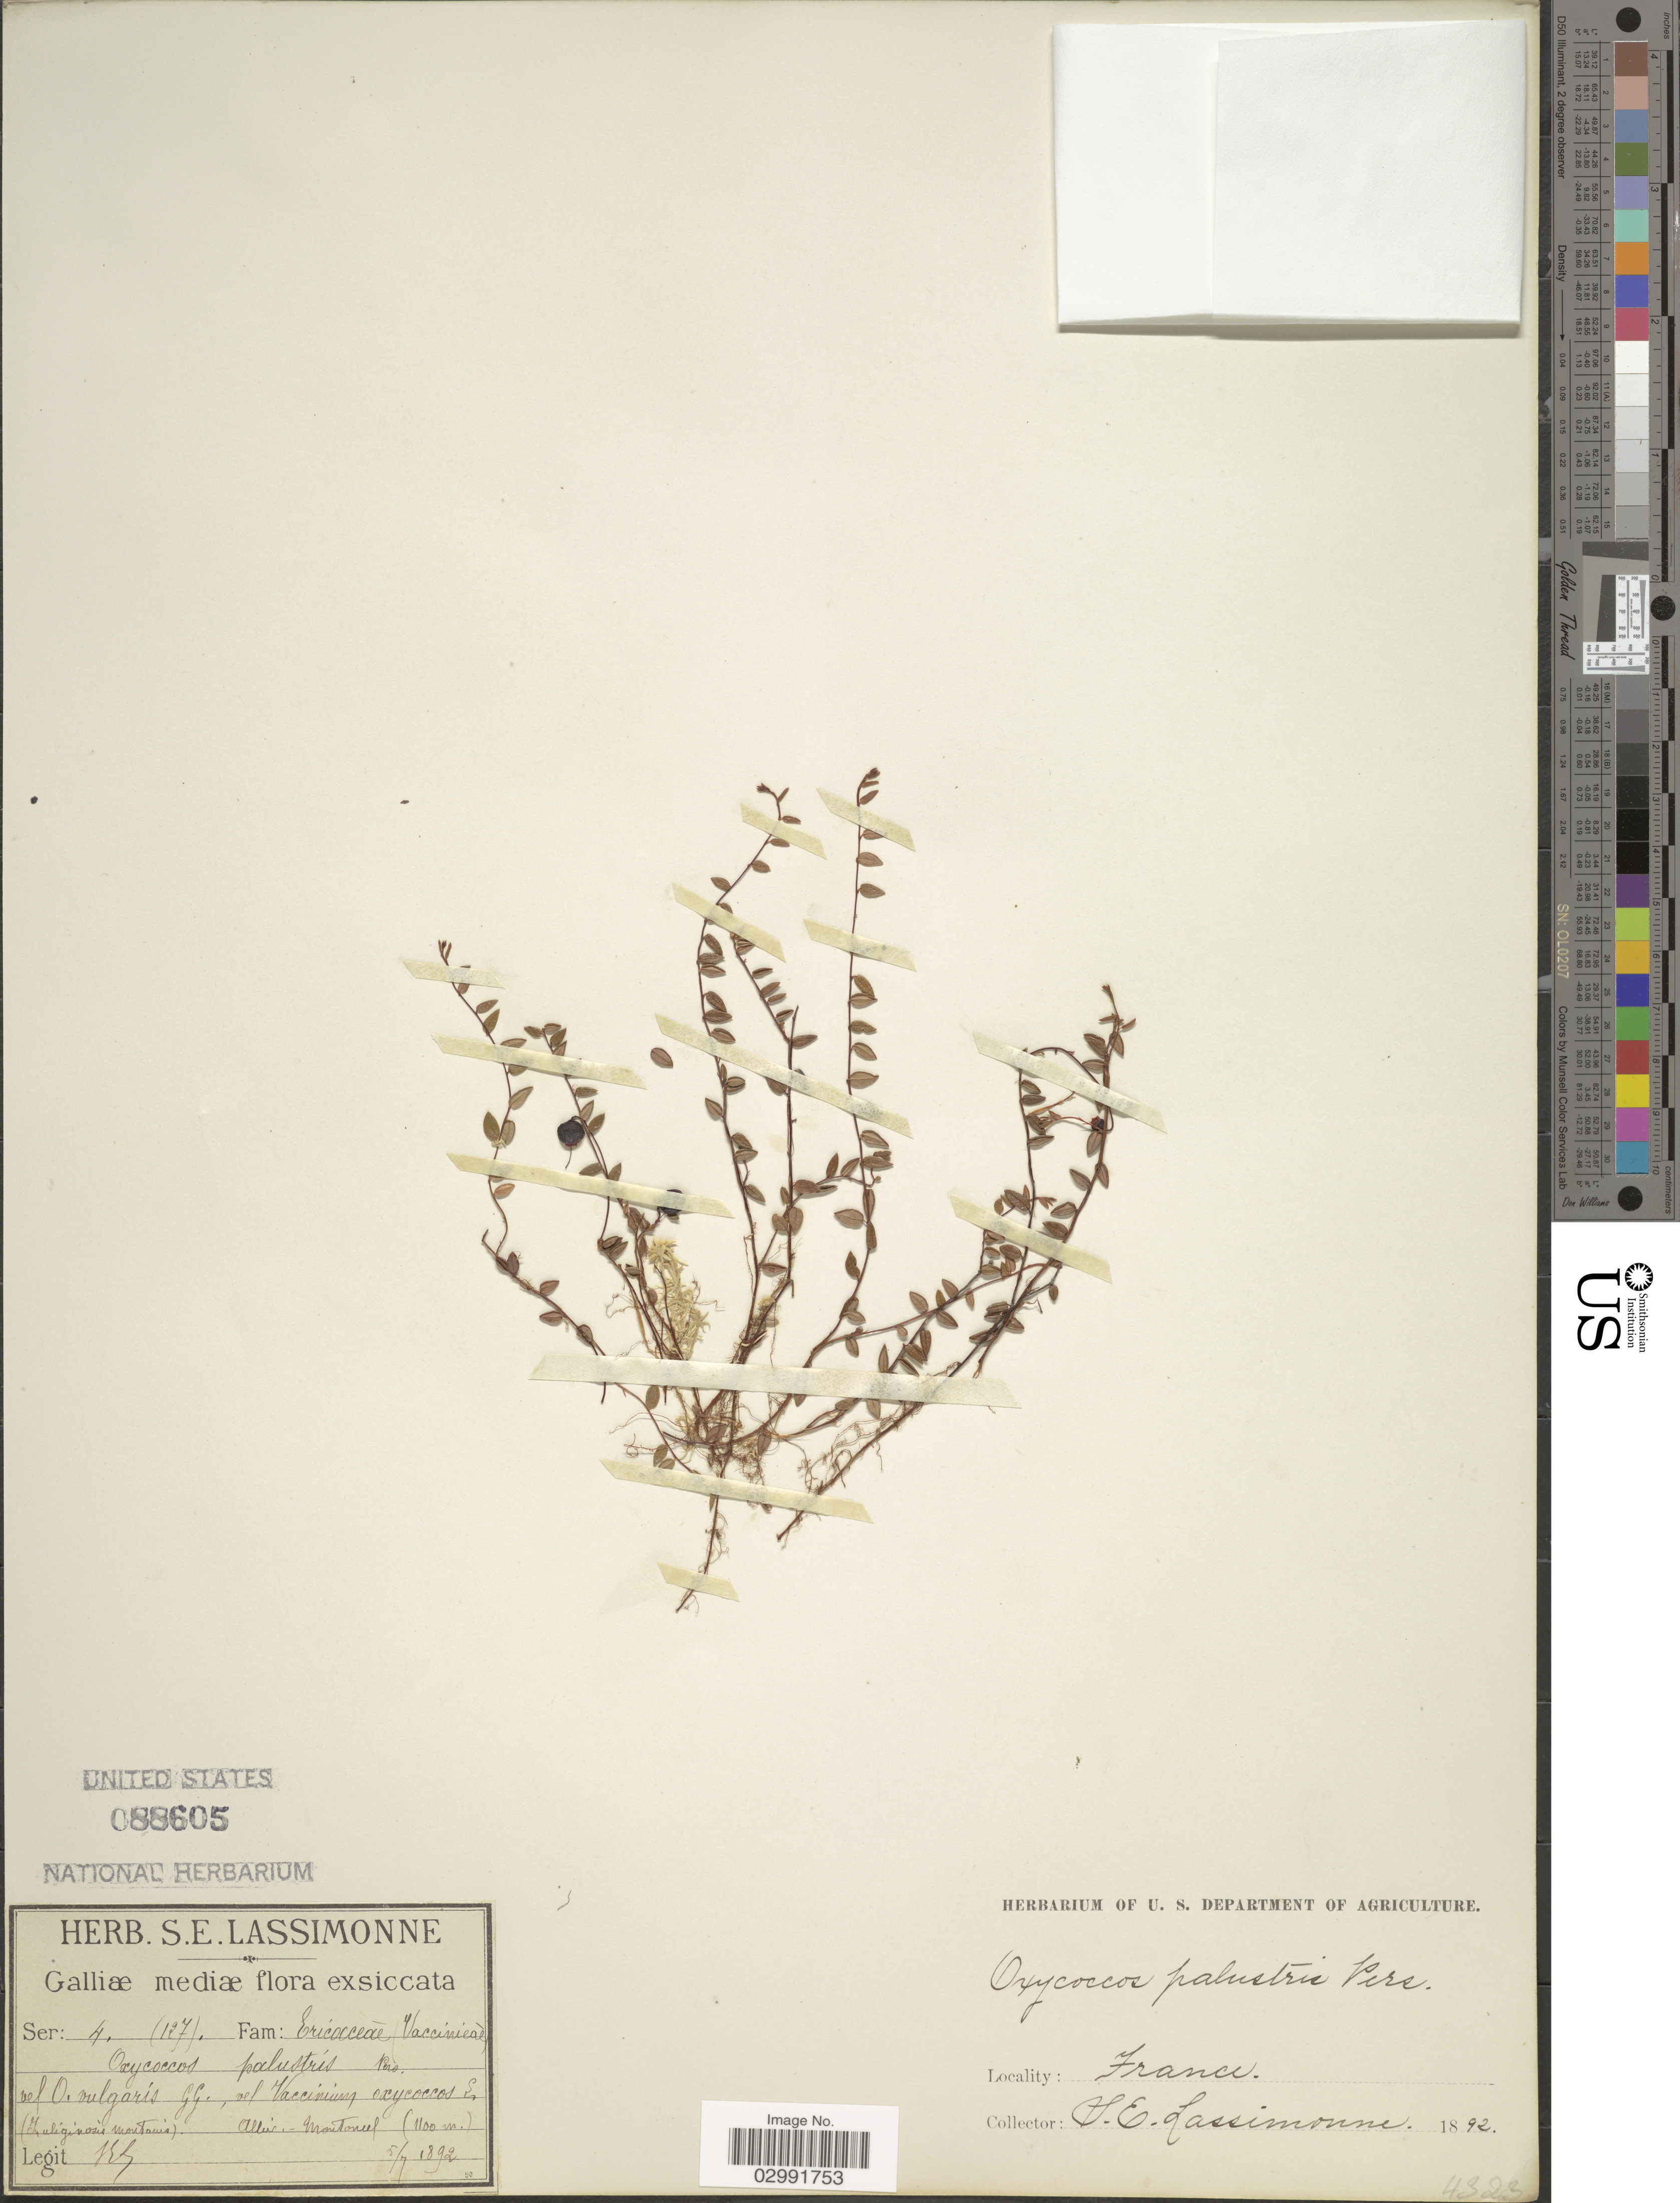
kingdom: Plantae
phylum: Tracheophyta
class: Magnoliopsida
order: Ericales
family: Ericaceae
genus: Vaccinium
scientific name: Vaccinium oxycoccos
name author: L.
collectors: S. Lassimonne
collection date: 1892-07-05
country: France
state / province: Auvergne-Rhône-Alpes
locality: Galliæ mediæ [Central France]. In ulignosis montanis [In swampy highlands]. Allier - Montoncel.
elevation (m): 1100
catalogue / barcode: US 88605